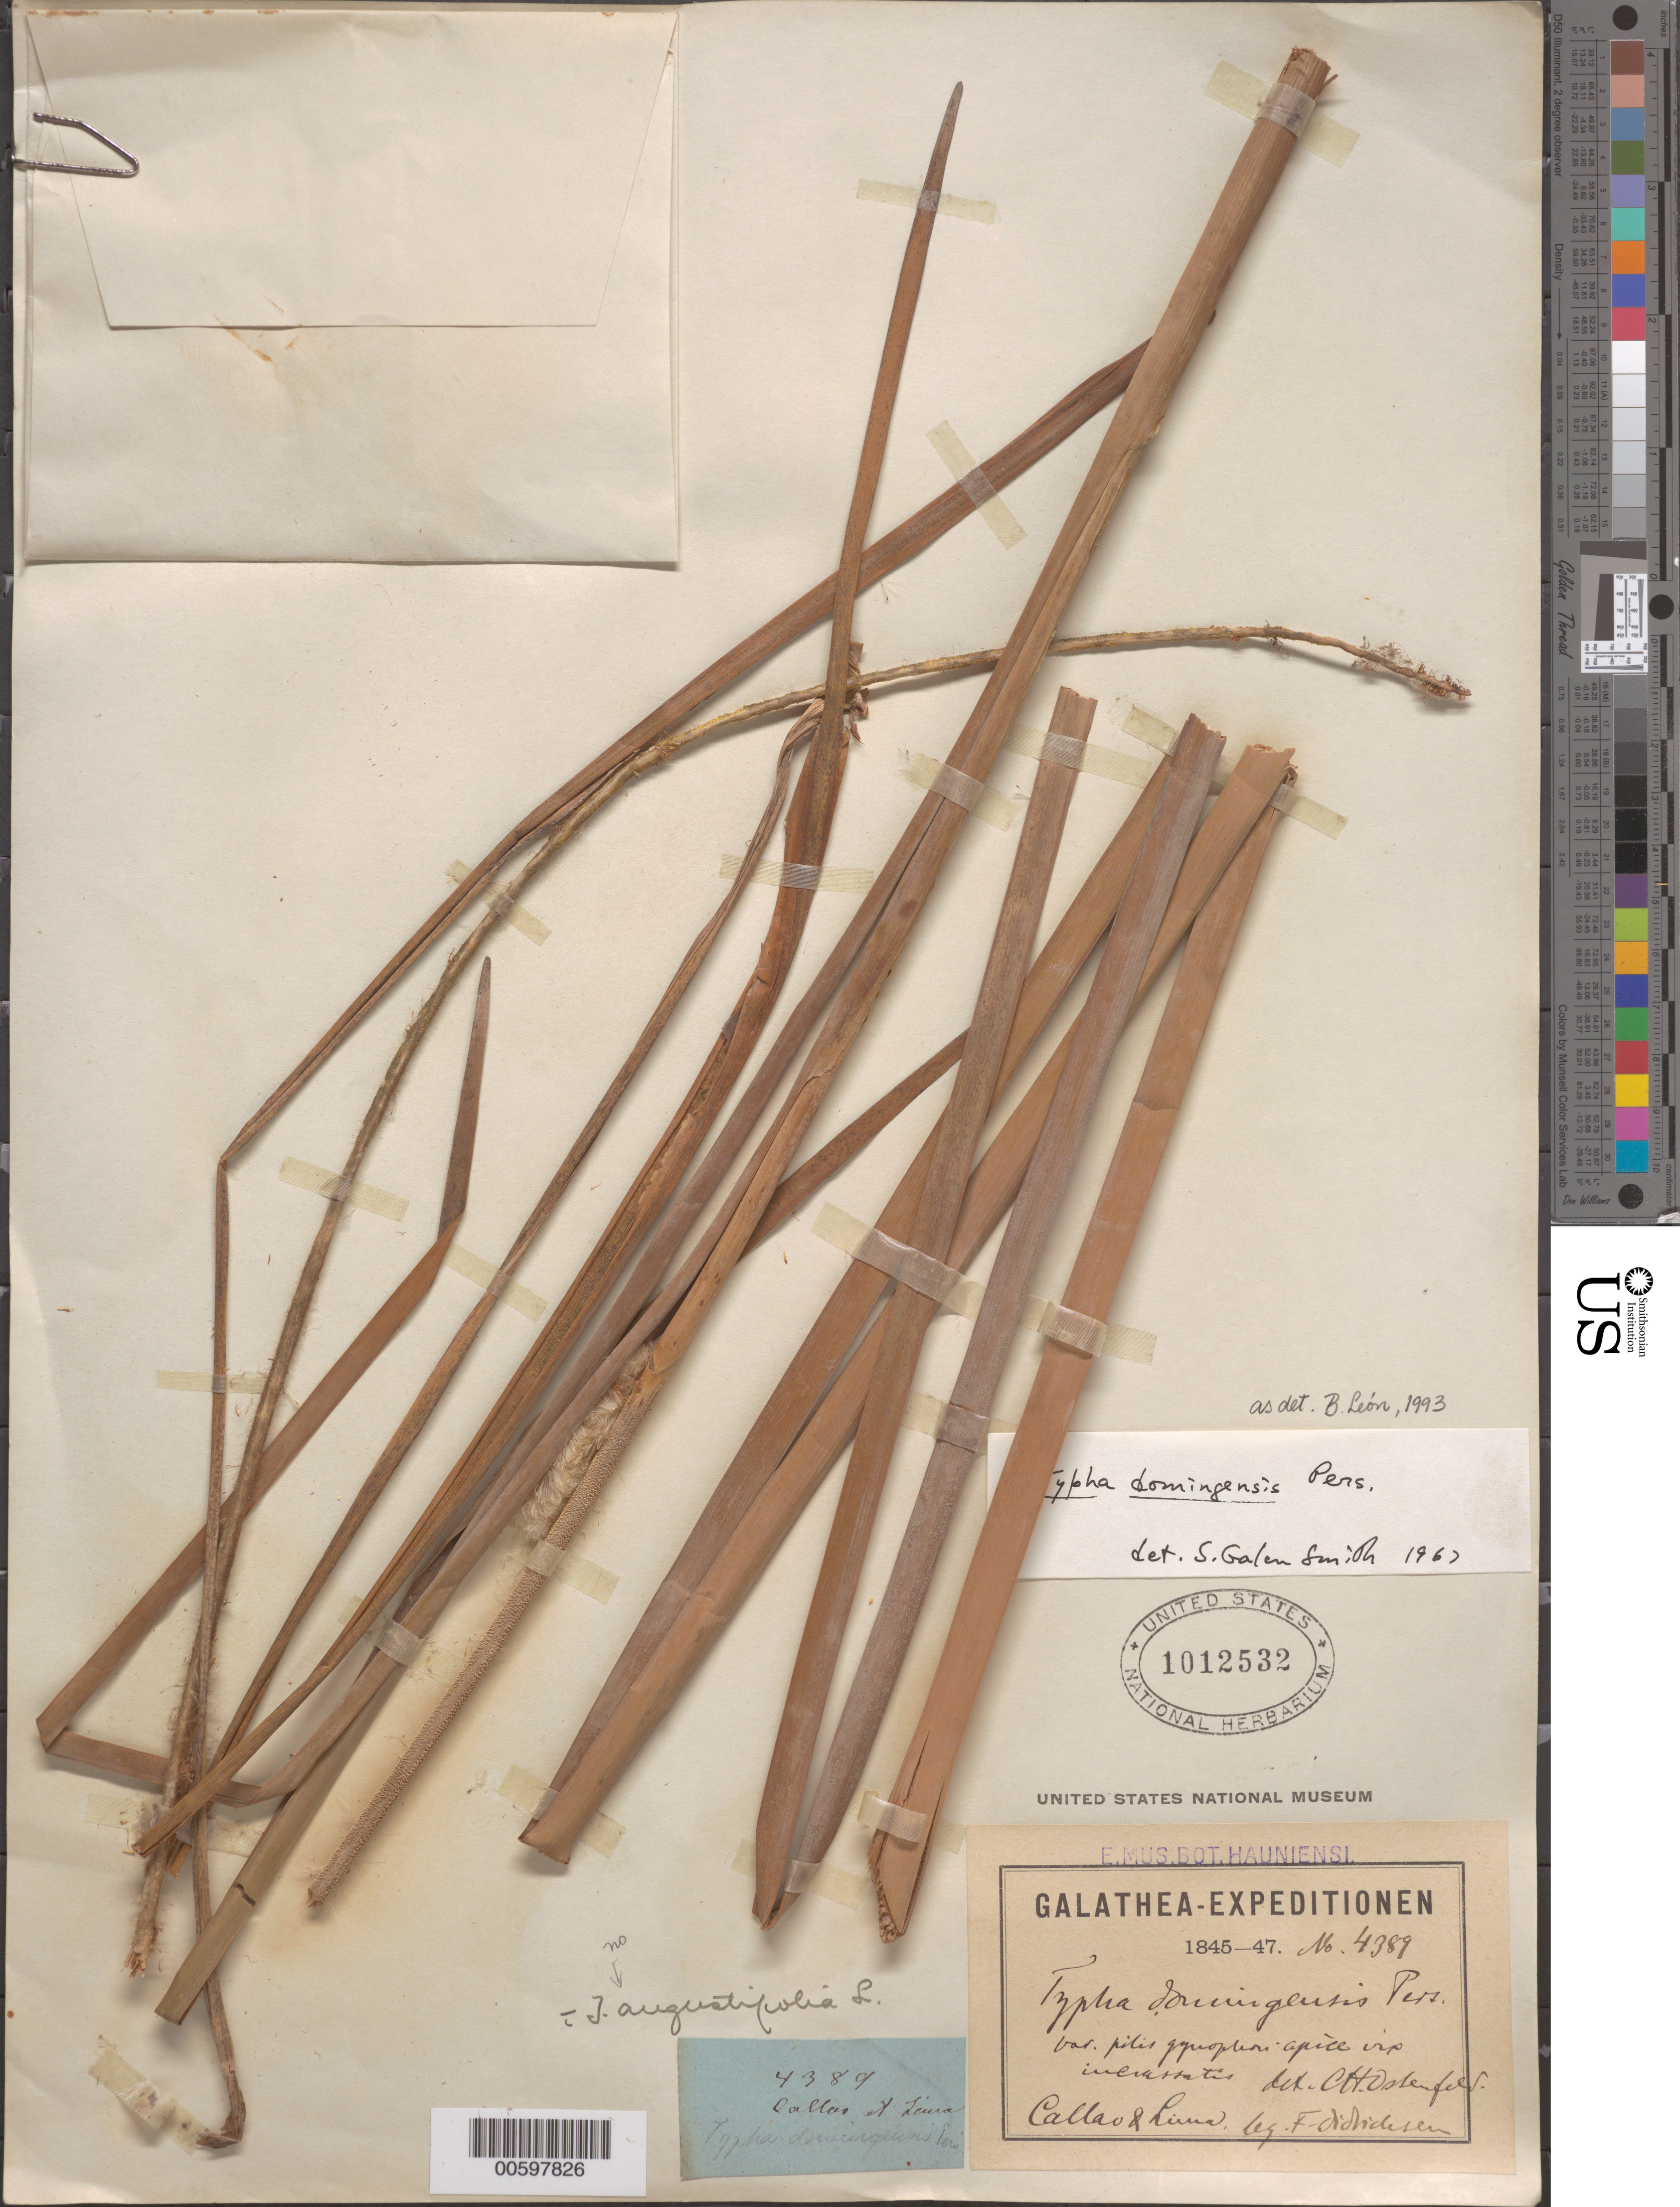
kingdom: Plantae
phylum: Tracheophyta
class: Liliopsida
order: Poales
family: Typhaceae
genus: Typha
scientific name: Typha domingensis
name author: Pers.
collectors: F. Niclesen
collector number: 4389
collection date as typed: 1845 to -- --- 1847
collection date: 1845/1847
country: Peru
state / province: Callao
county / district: Callao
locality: Lima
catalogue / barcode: US 1012532